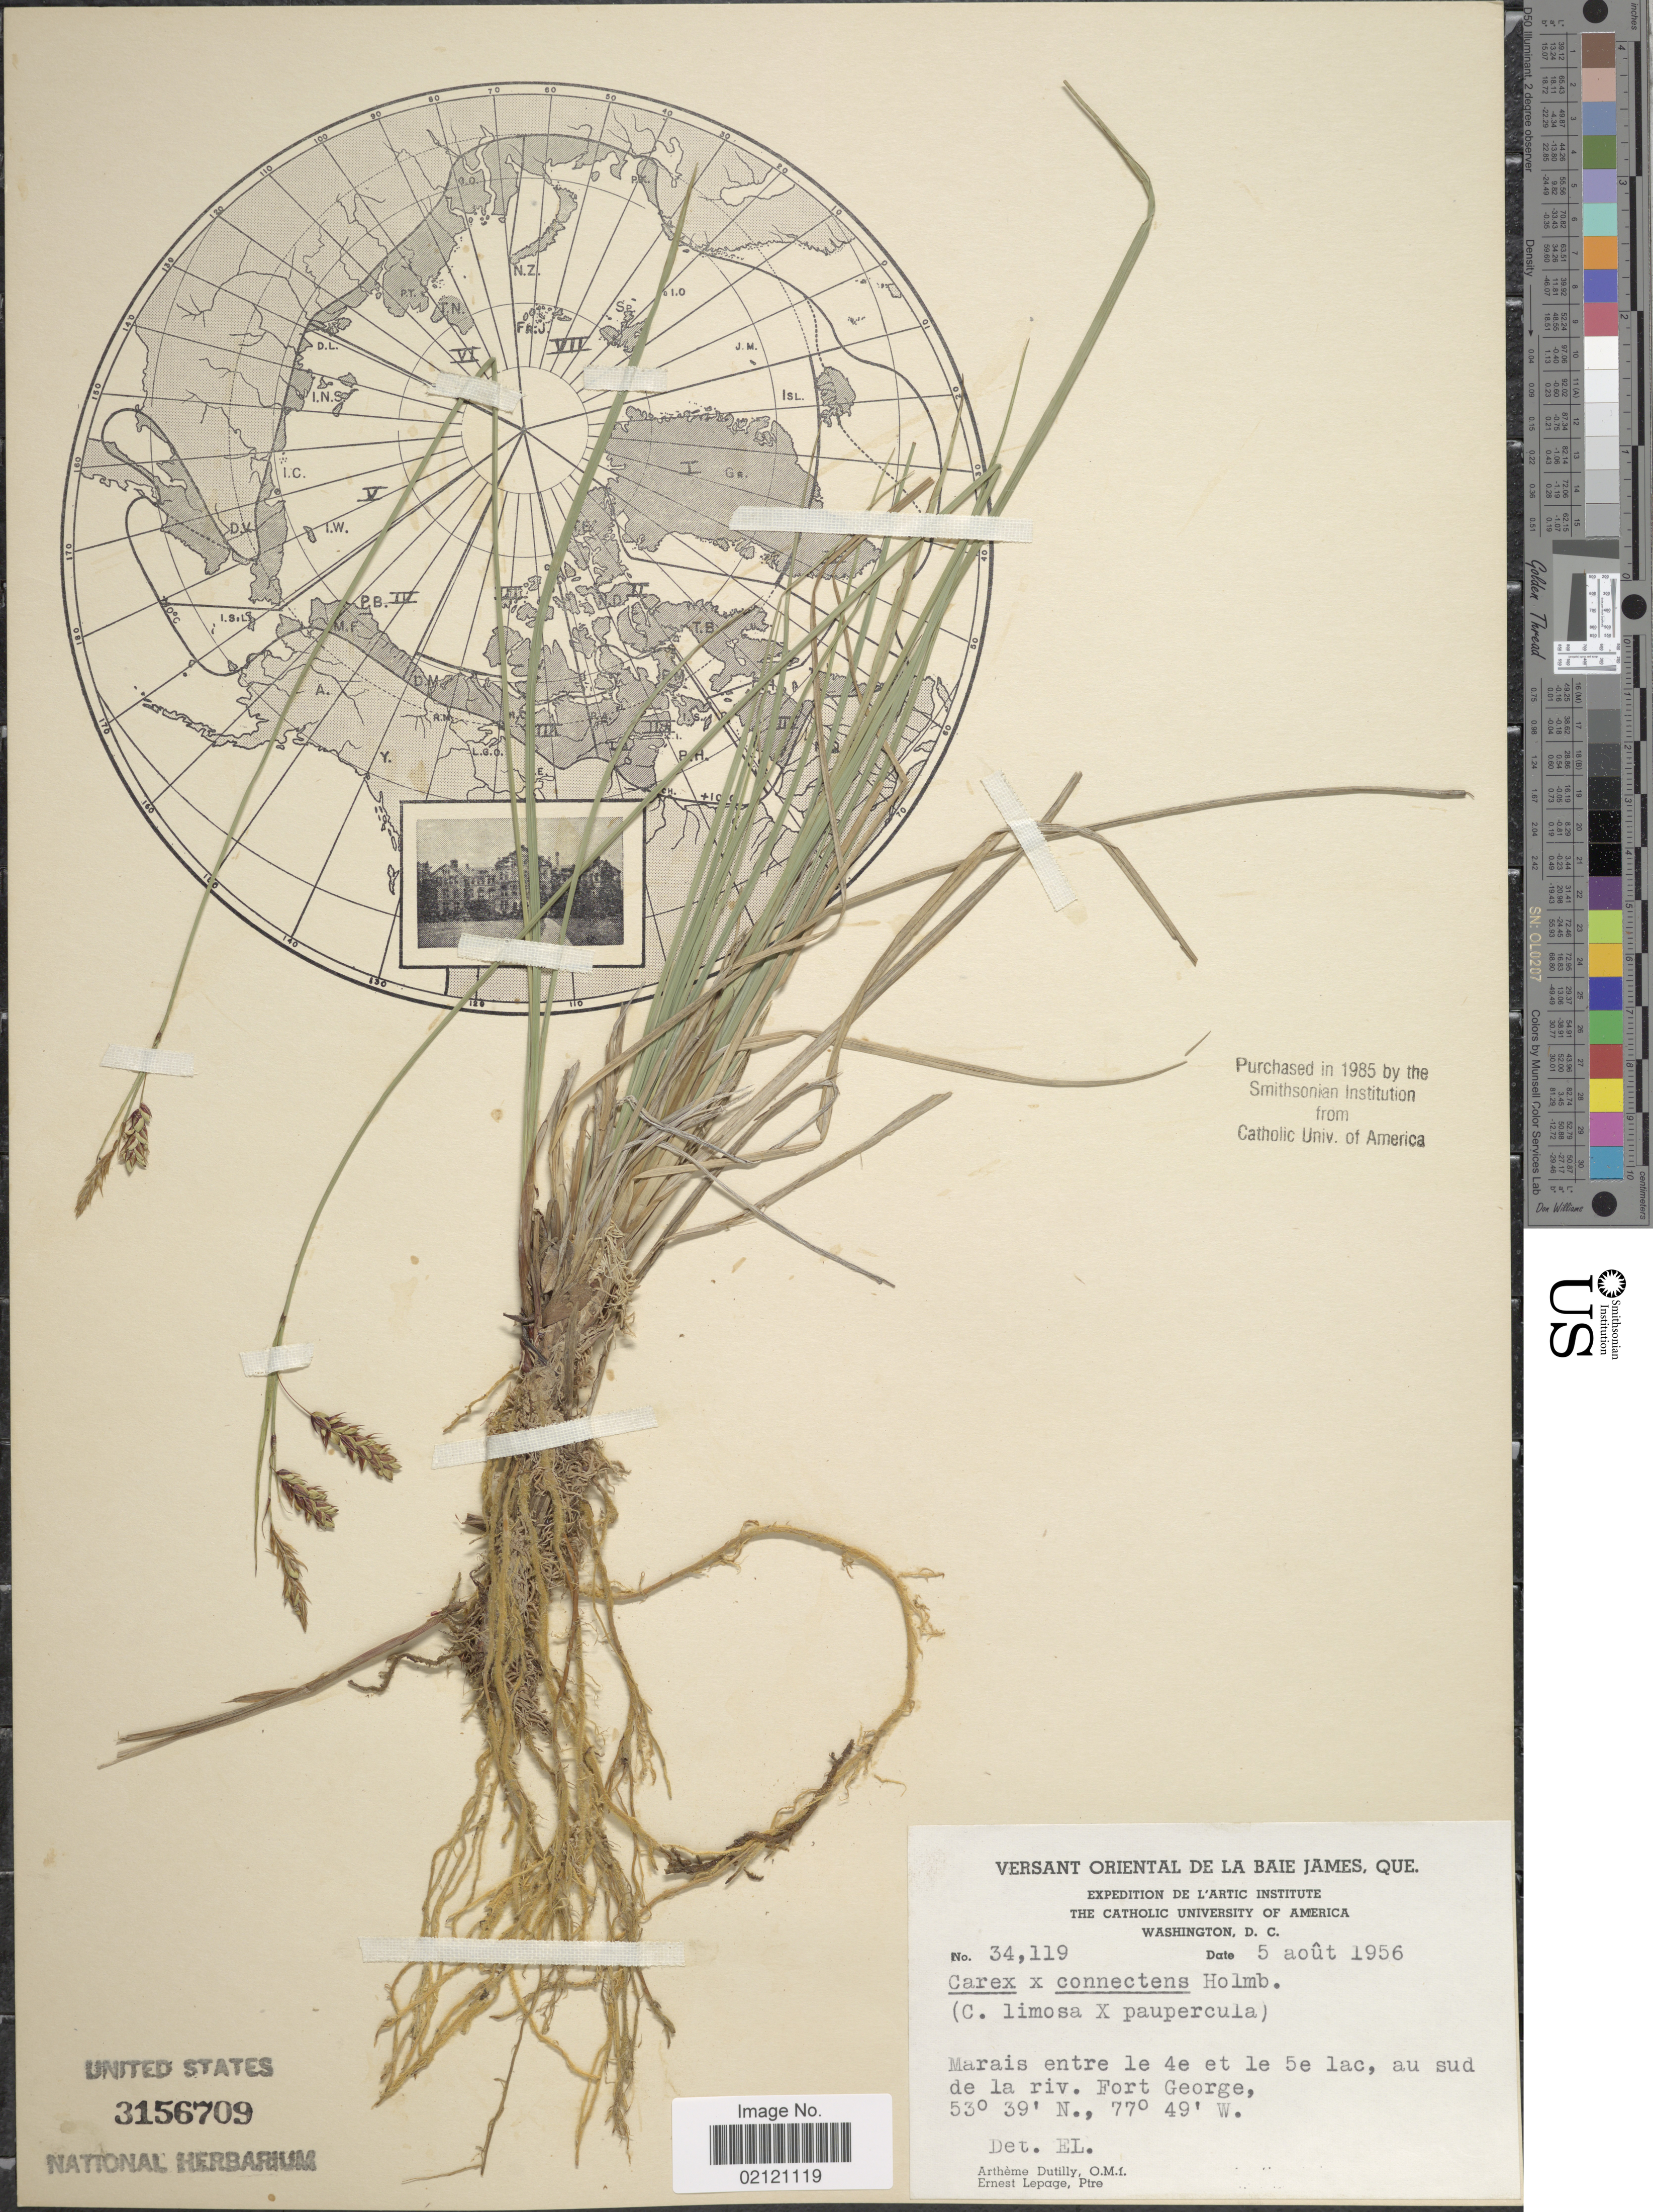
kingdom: Plantae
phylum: Tracheophyta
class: Liliopsida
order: Poales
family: Cyperaceae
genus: Carex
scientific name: Carex limosa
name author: L.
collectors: A. Dutilly & E. Lepage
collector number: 34119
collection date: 1956-08-05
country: Canada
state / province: Quebec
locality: Versant Oriental de la Baie James, Marais entre le 4e et le 5e lac, au sud de la riv. Fort George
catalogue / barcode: US 3156709